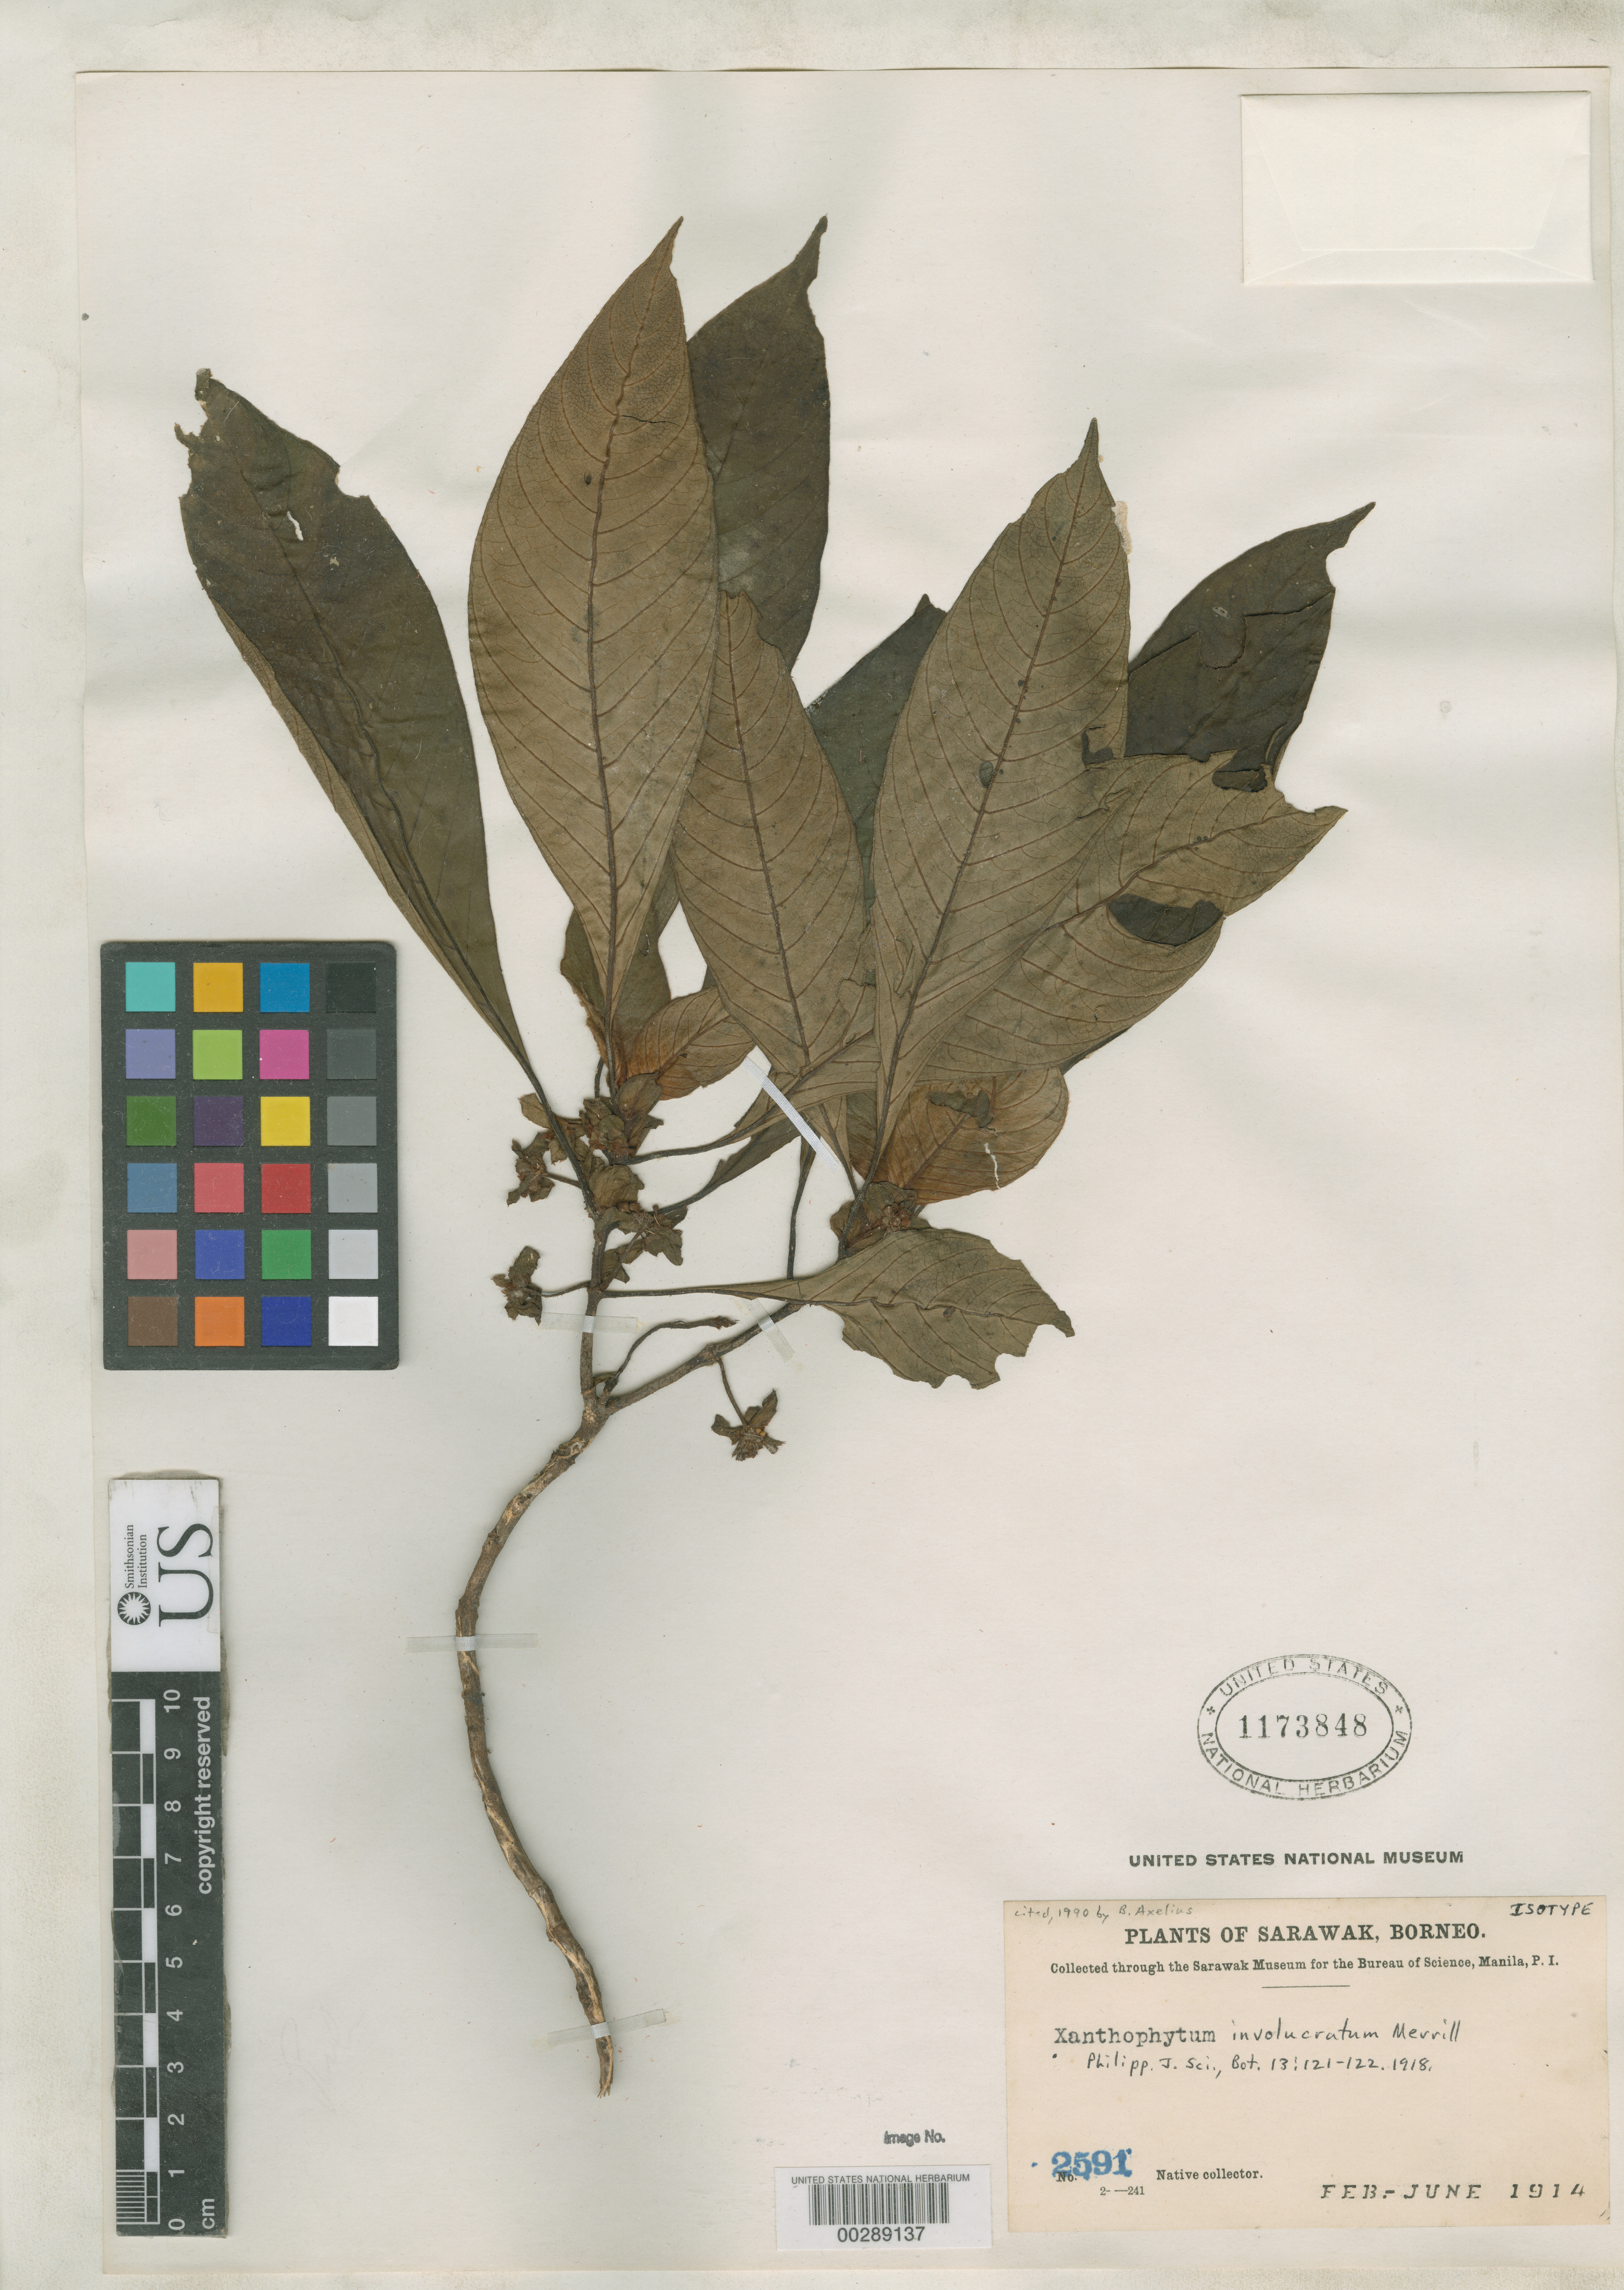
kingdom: Plantae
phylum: Tracheophyta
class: Magnoliopsida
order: Gentianales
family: Rubiaceae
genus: Xanthophytum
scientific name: Xanthophytum involucratum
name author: Merr.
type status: Isotype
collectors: Native collector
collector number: Bur. Sci. 2591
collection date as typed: Feb 1914 to -- Jun 1914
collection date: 1914-02/1914-06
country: Malaysia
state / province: Sarawak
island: Borneo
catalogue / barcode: US 1173848